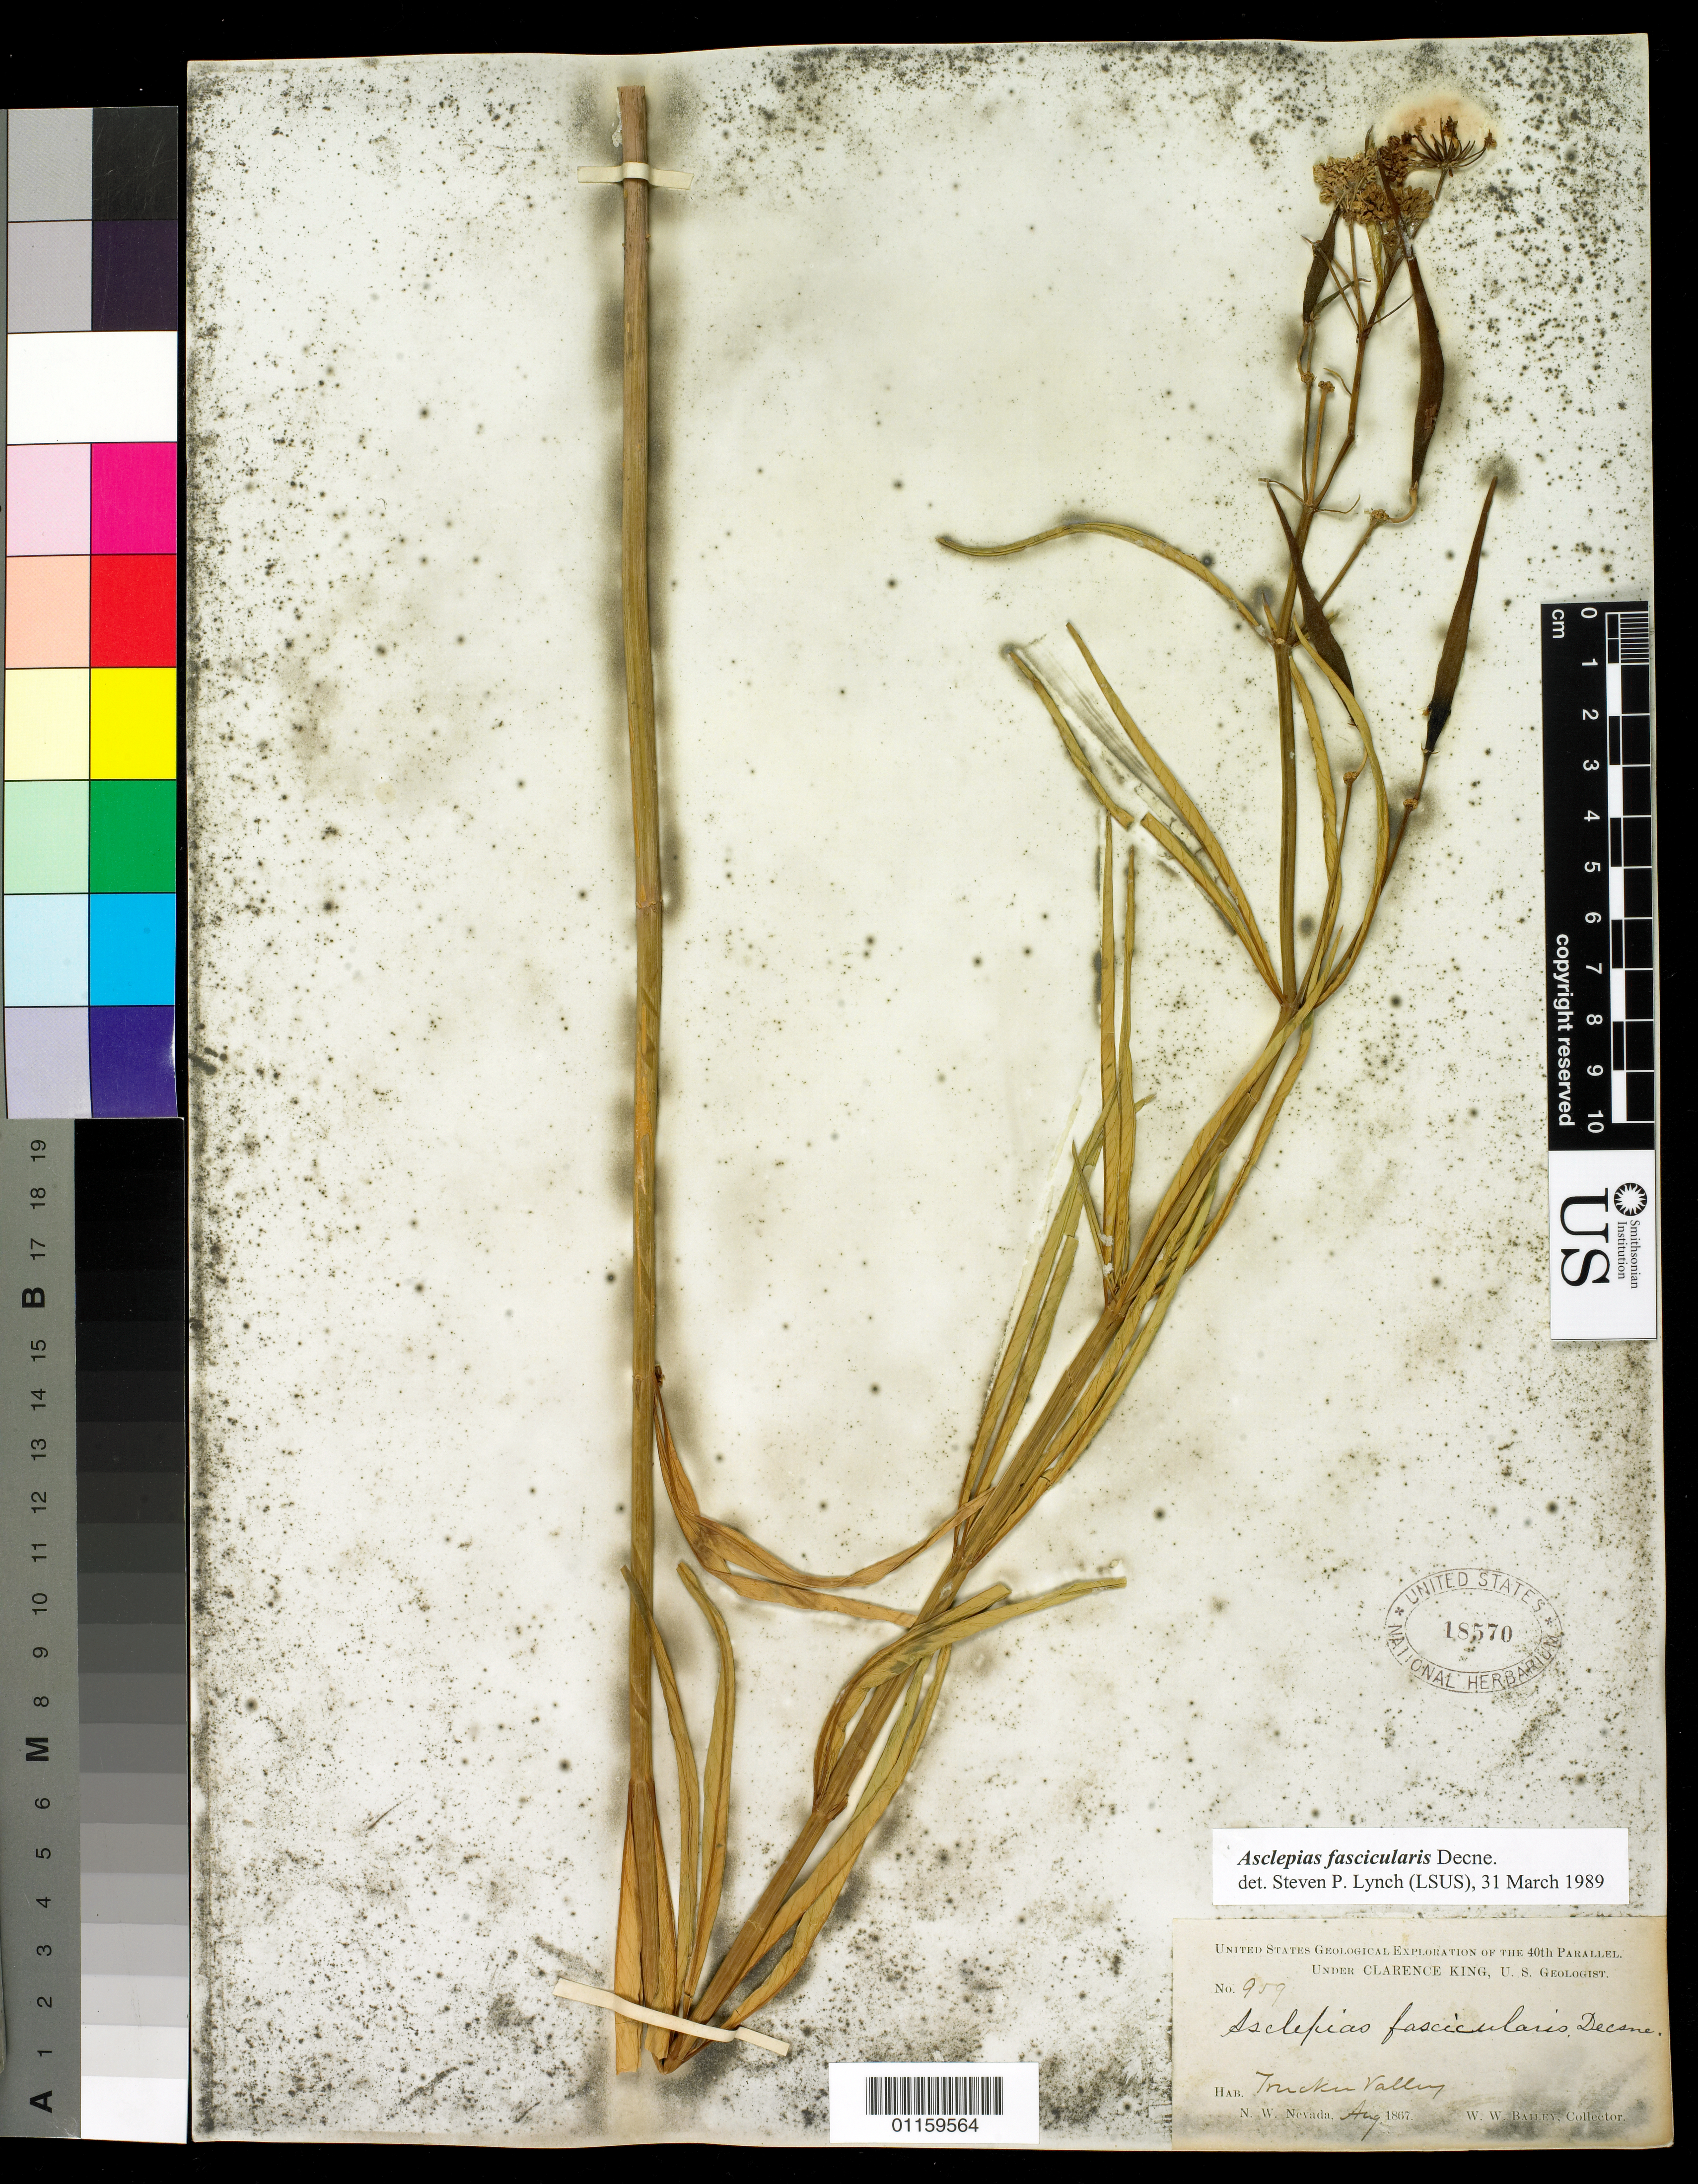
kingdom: Plantae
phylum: Tracheophyta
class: Magnoliopsida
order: Gentianales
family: Apocynaceae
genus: Asclepias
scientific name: Asclepias fascicularis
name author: Decne.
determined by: Lynch, S.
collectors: W. W. Bailey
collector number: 959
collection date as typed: Aug 1867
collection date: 1867-08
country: United States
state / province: Nevada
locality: Truckee Valley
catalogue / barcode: US 18570